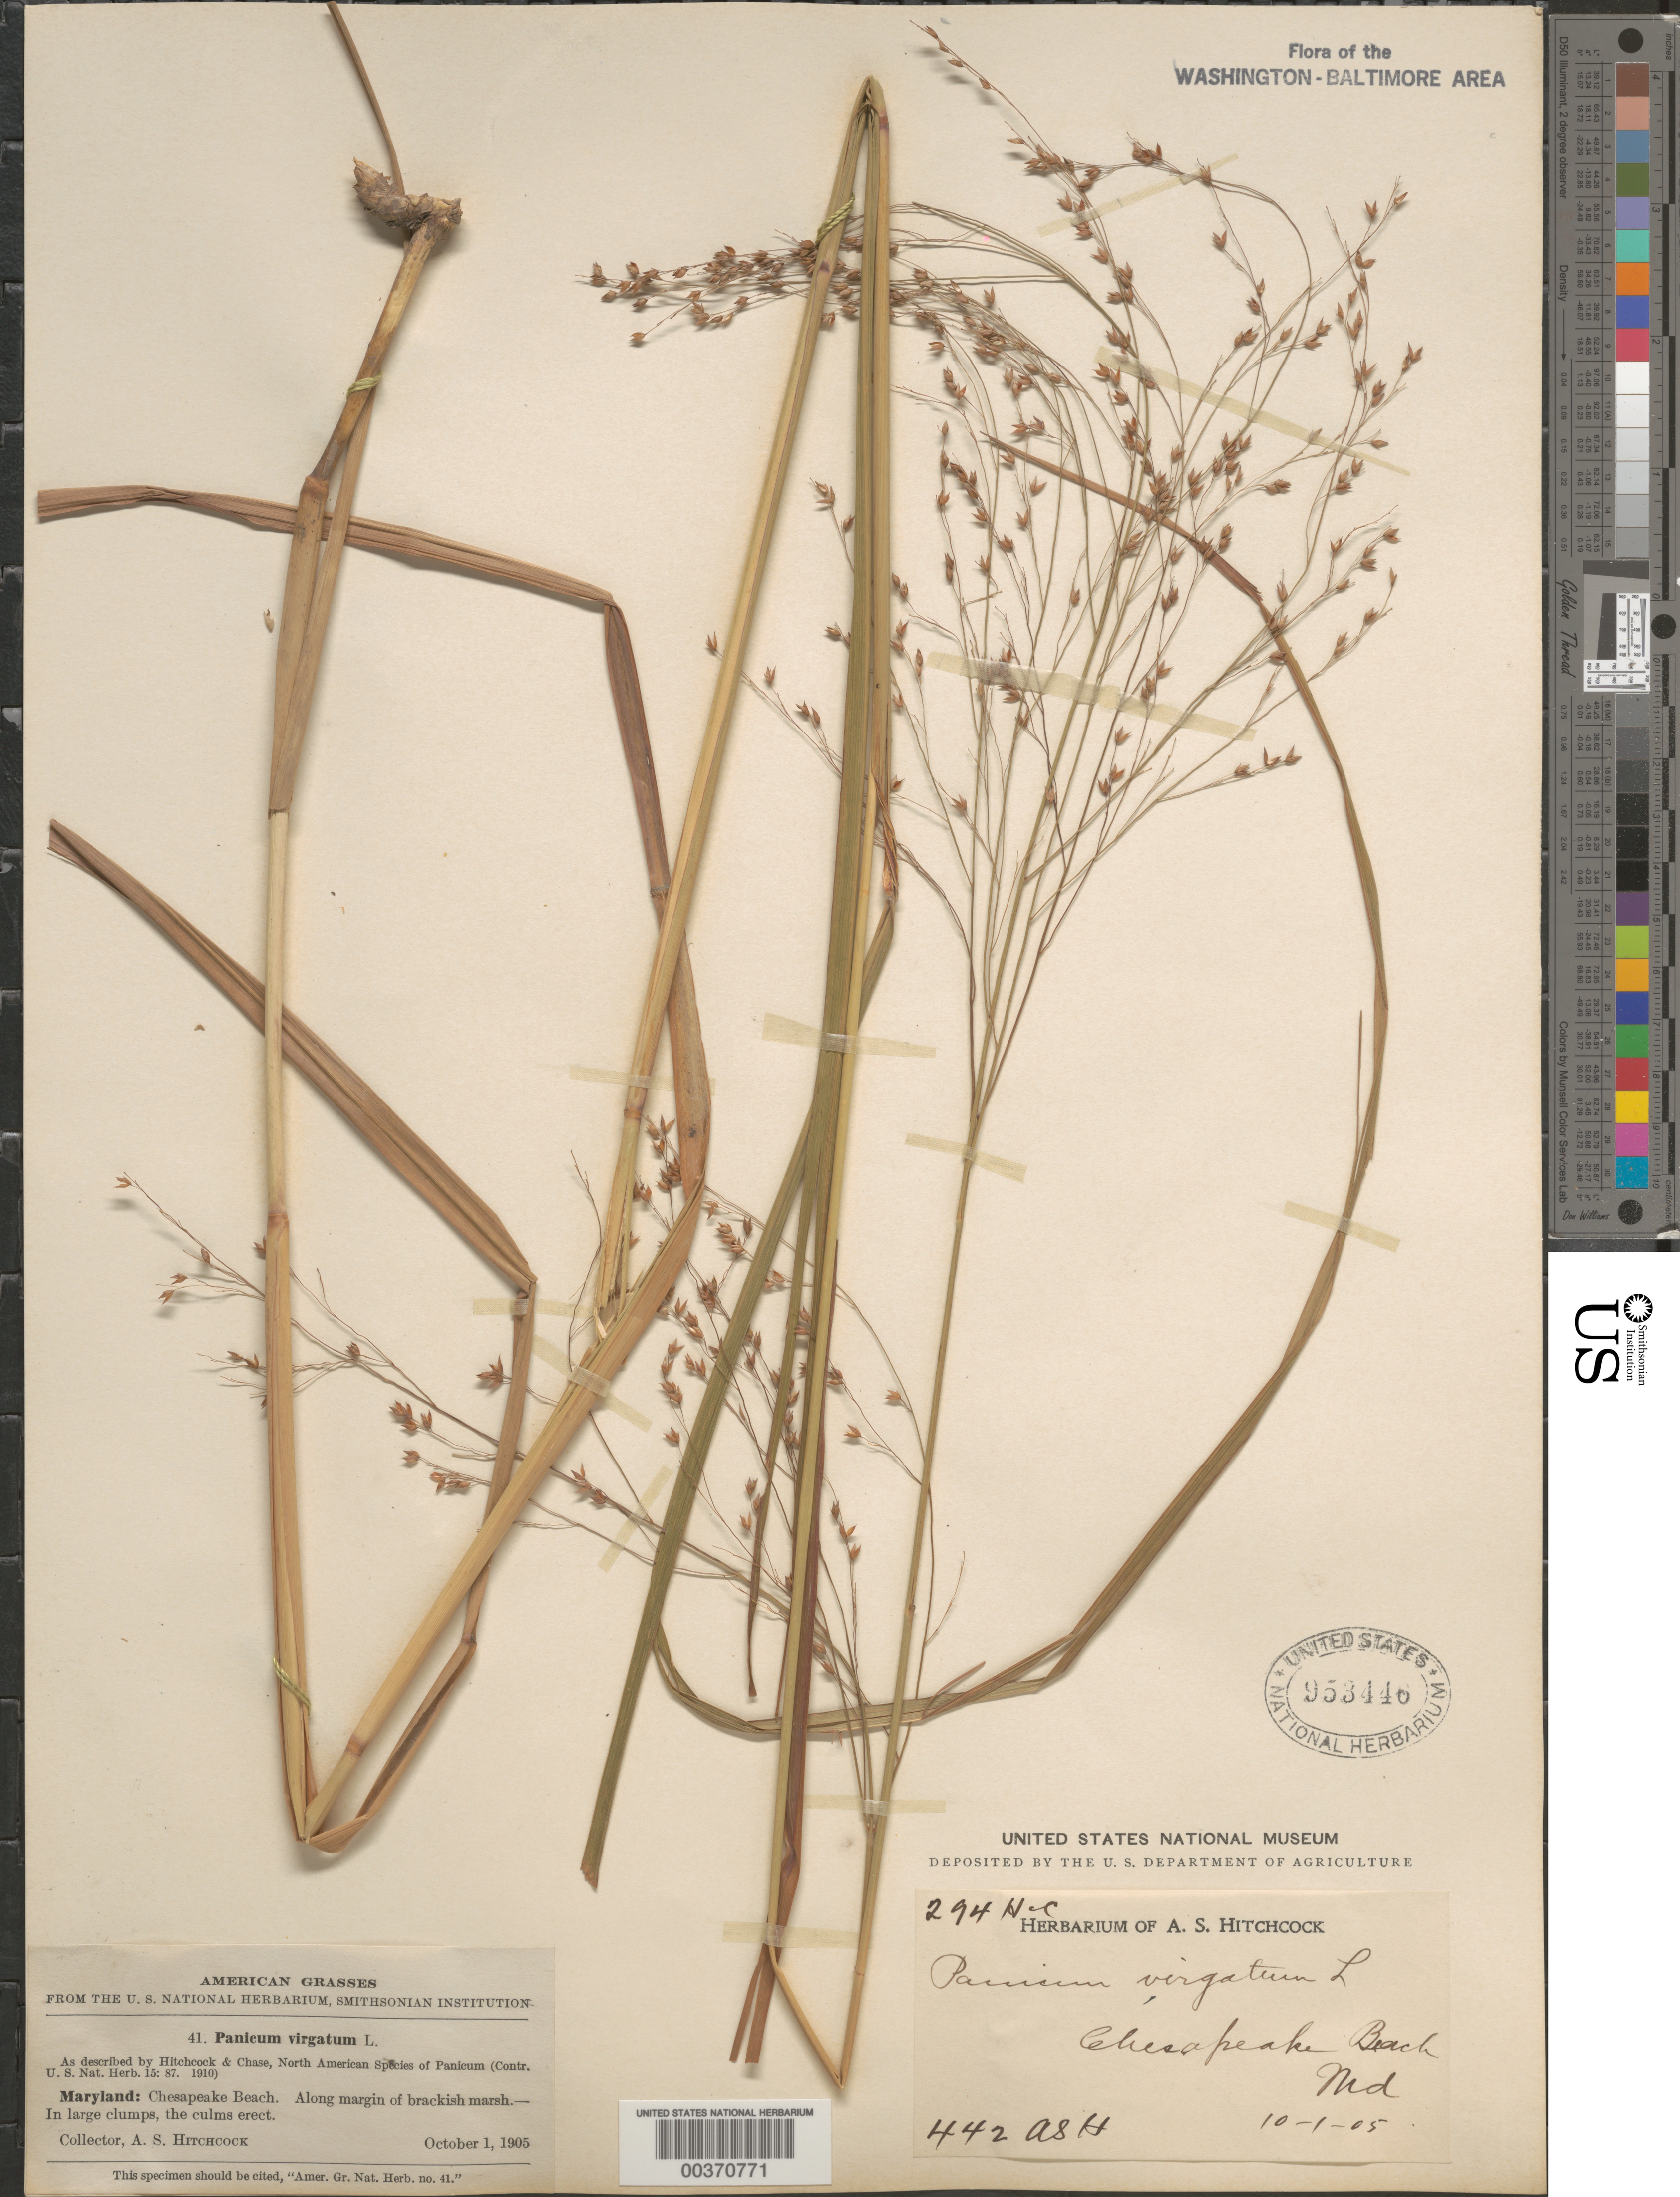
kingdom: Plantae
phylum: Tracheophyta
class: Liliopsida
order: Poales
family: Poaceae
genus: Panicum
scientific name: Panicum virgatum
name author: L.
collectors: A. S. Hitchcock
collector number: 442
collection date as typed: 01 Oct 1905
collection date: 1905-10-01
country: United States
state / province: Maryland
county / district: Calvert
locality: Chesapeake Beach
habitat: Along margin of brackish marsh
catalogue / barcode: US 953446